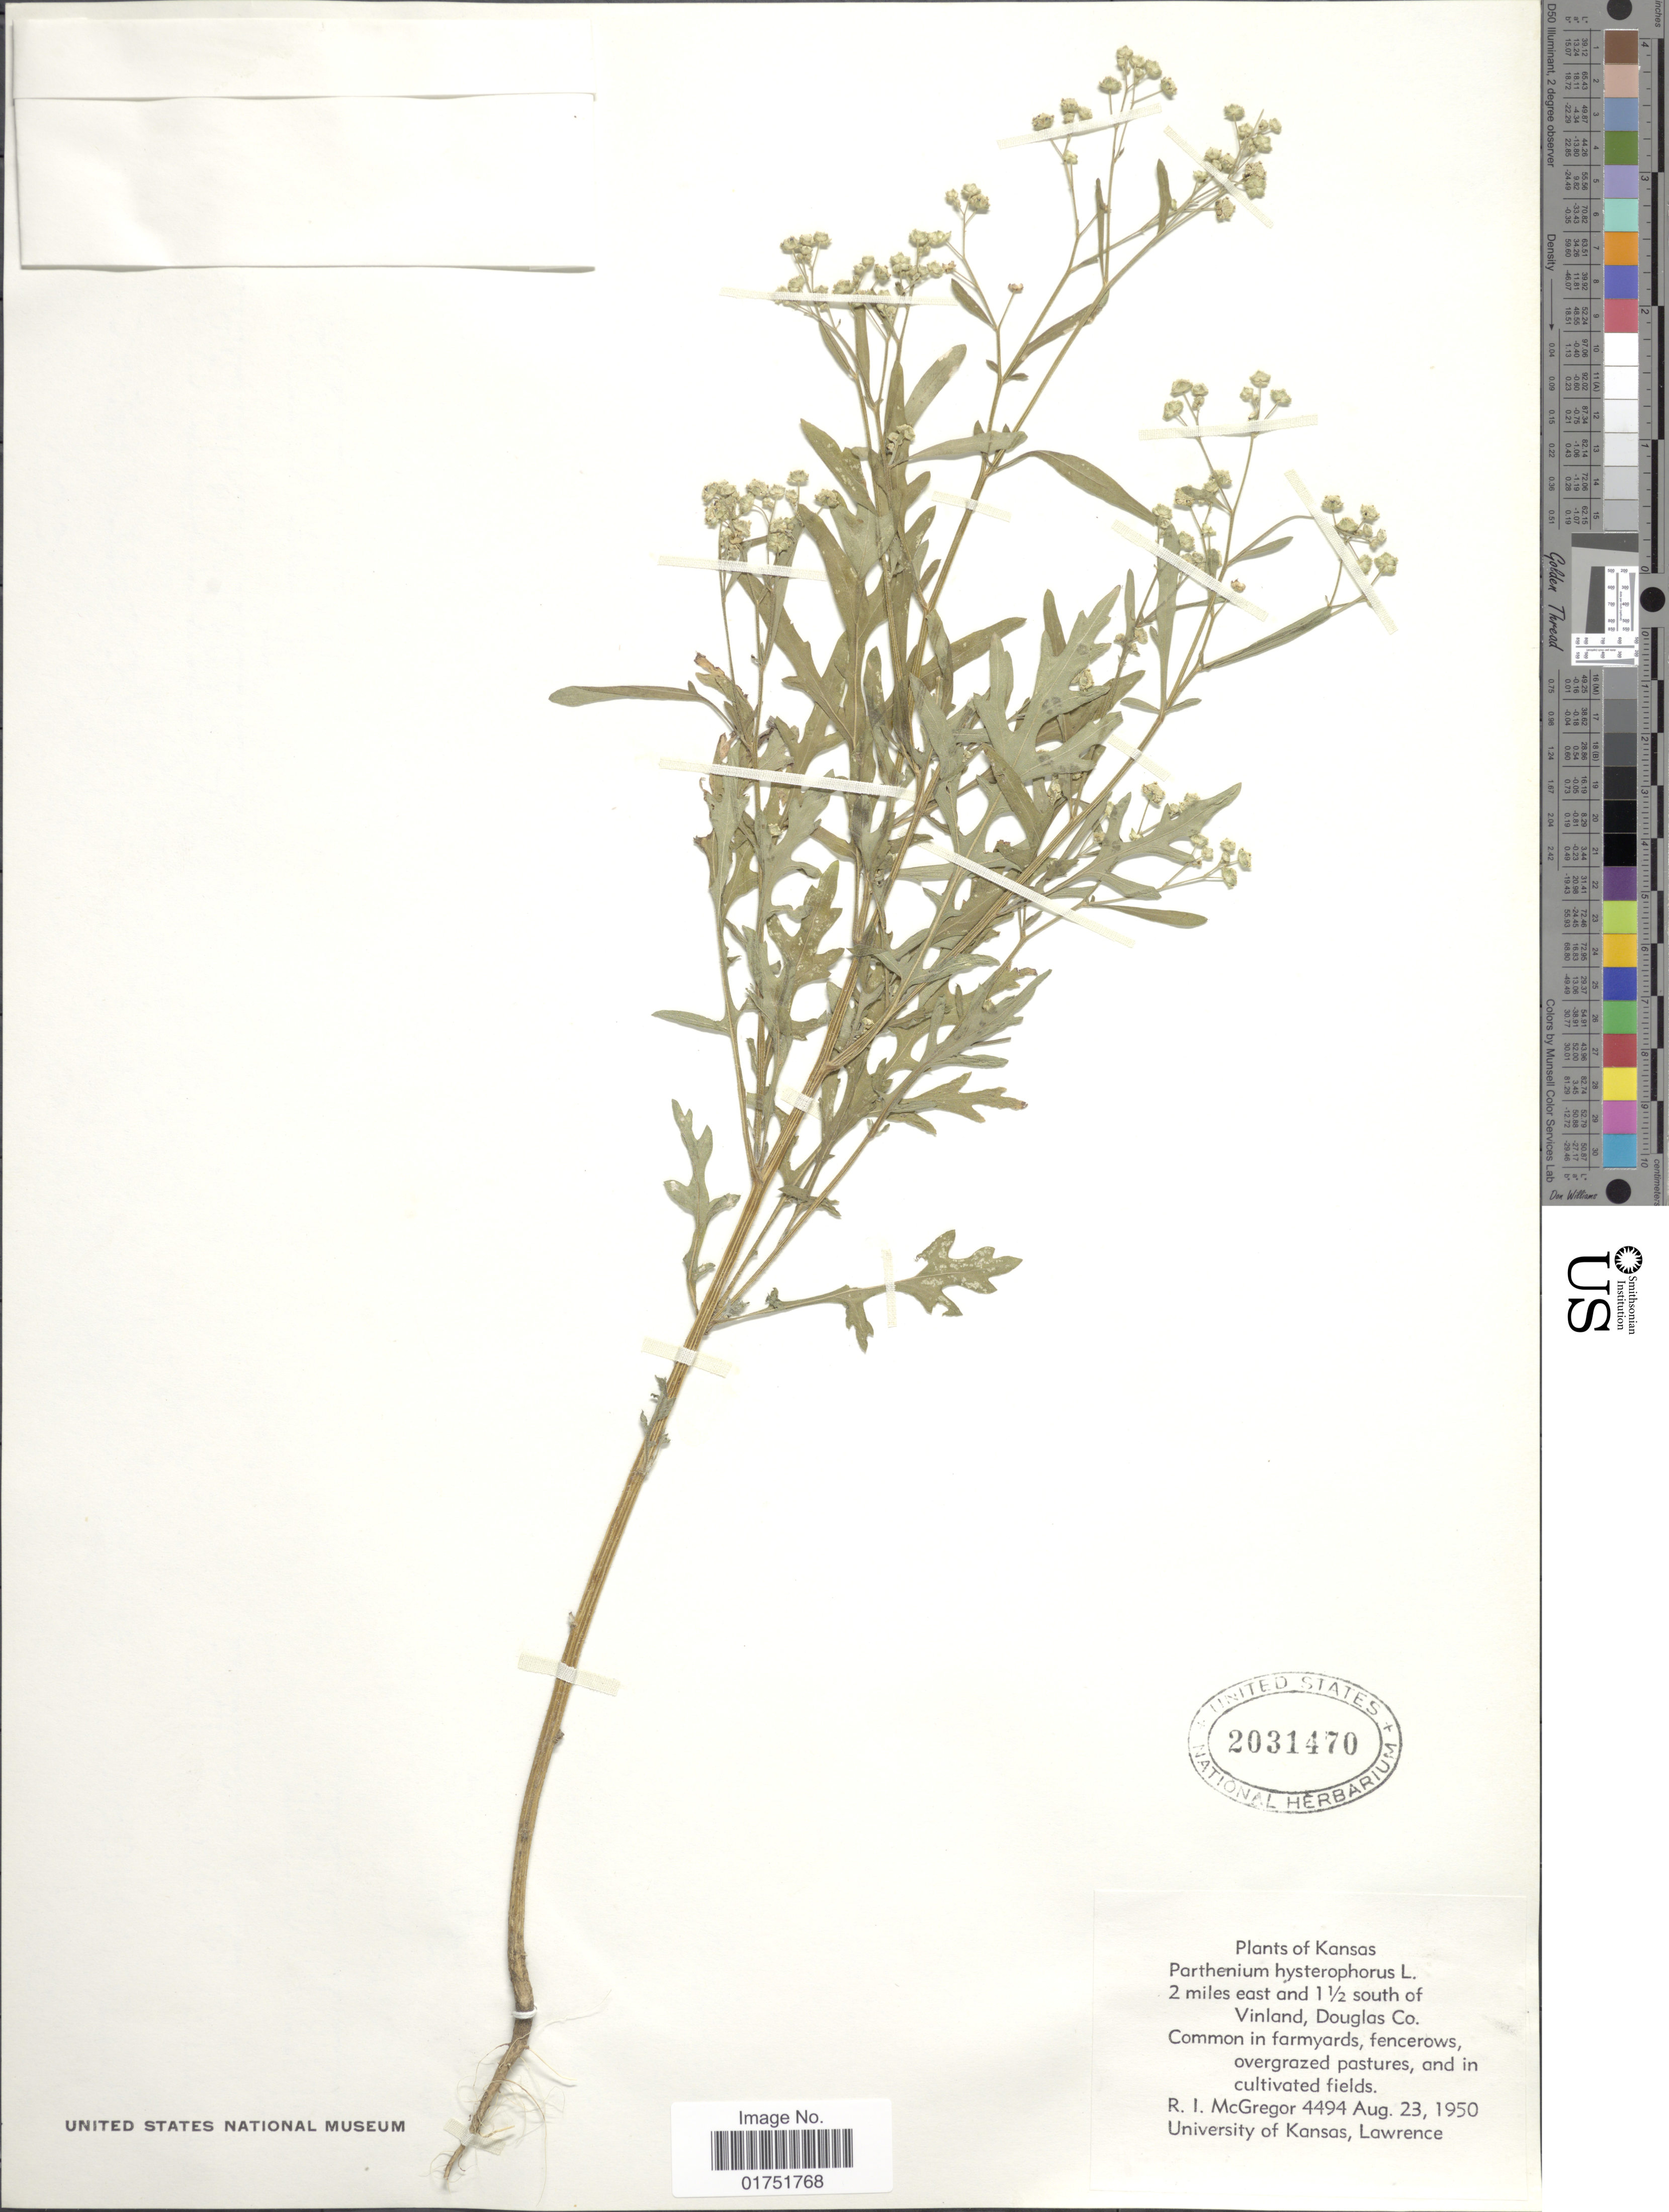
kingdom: Plantae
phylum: Tracheophyta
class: Magnoliopsida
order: Asterales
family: Asteraceae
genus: Parthenium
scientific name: Parthenium hysterophorus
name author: L.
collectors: R. McGregor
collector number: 4494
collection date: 1950-08-23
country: United States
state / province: Kansas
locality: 2 miles east and 1½ south of Vinland, Douglas Co.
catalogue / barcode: US 2031470